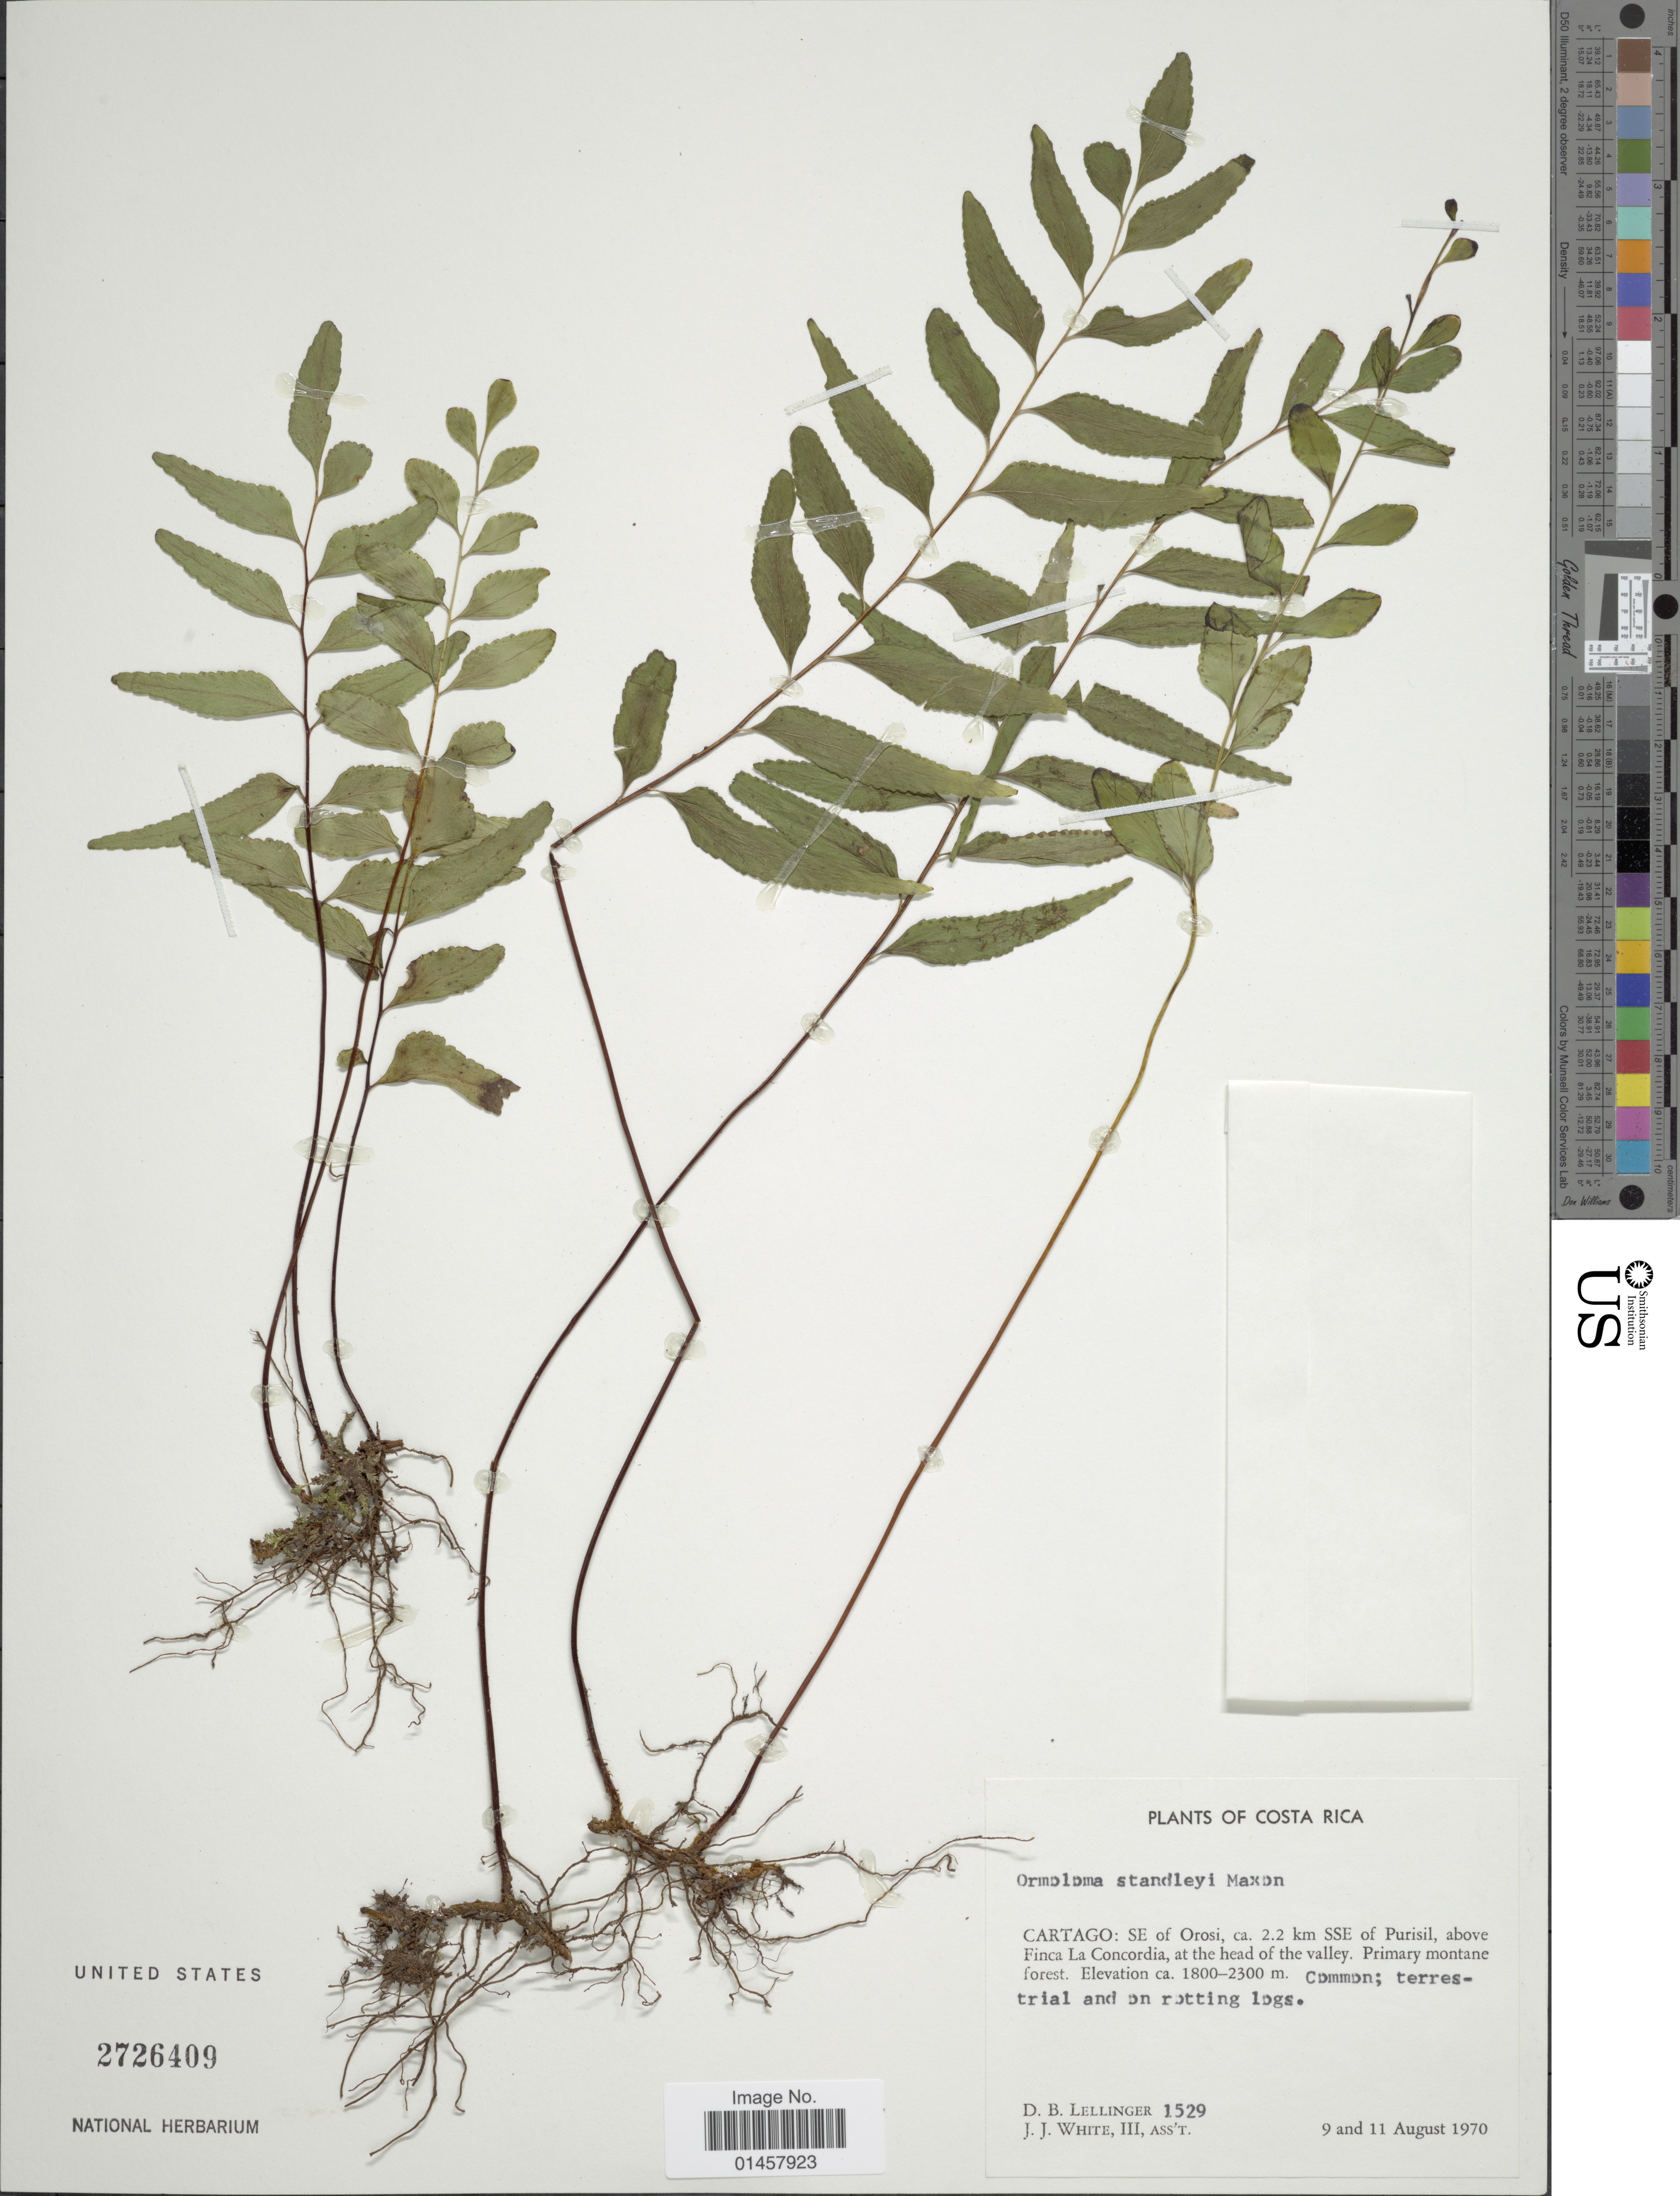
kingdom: Plantae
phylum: Tracheophyta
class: Polypodiopsida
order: Polypodiales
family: Lindsaeaceae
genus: Lindsaea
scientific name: Lindsaea standleyi comb. ined.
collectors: D. B. Lellinger & J. J. White III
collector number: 1529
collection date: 1970-08-09/1970-08-11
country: Costa Rica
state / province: Cartago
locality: Cartago: SE Orosi, ca. 2.2 km SSe of Purisil, above Finca La Concordia, at the head of the valley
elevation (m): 1800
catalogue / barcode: US 2726409